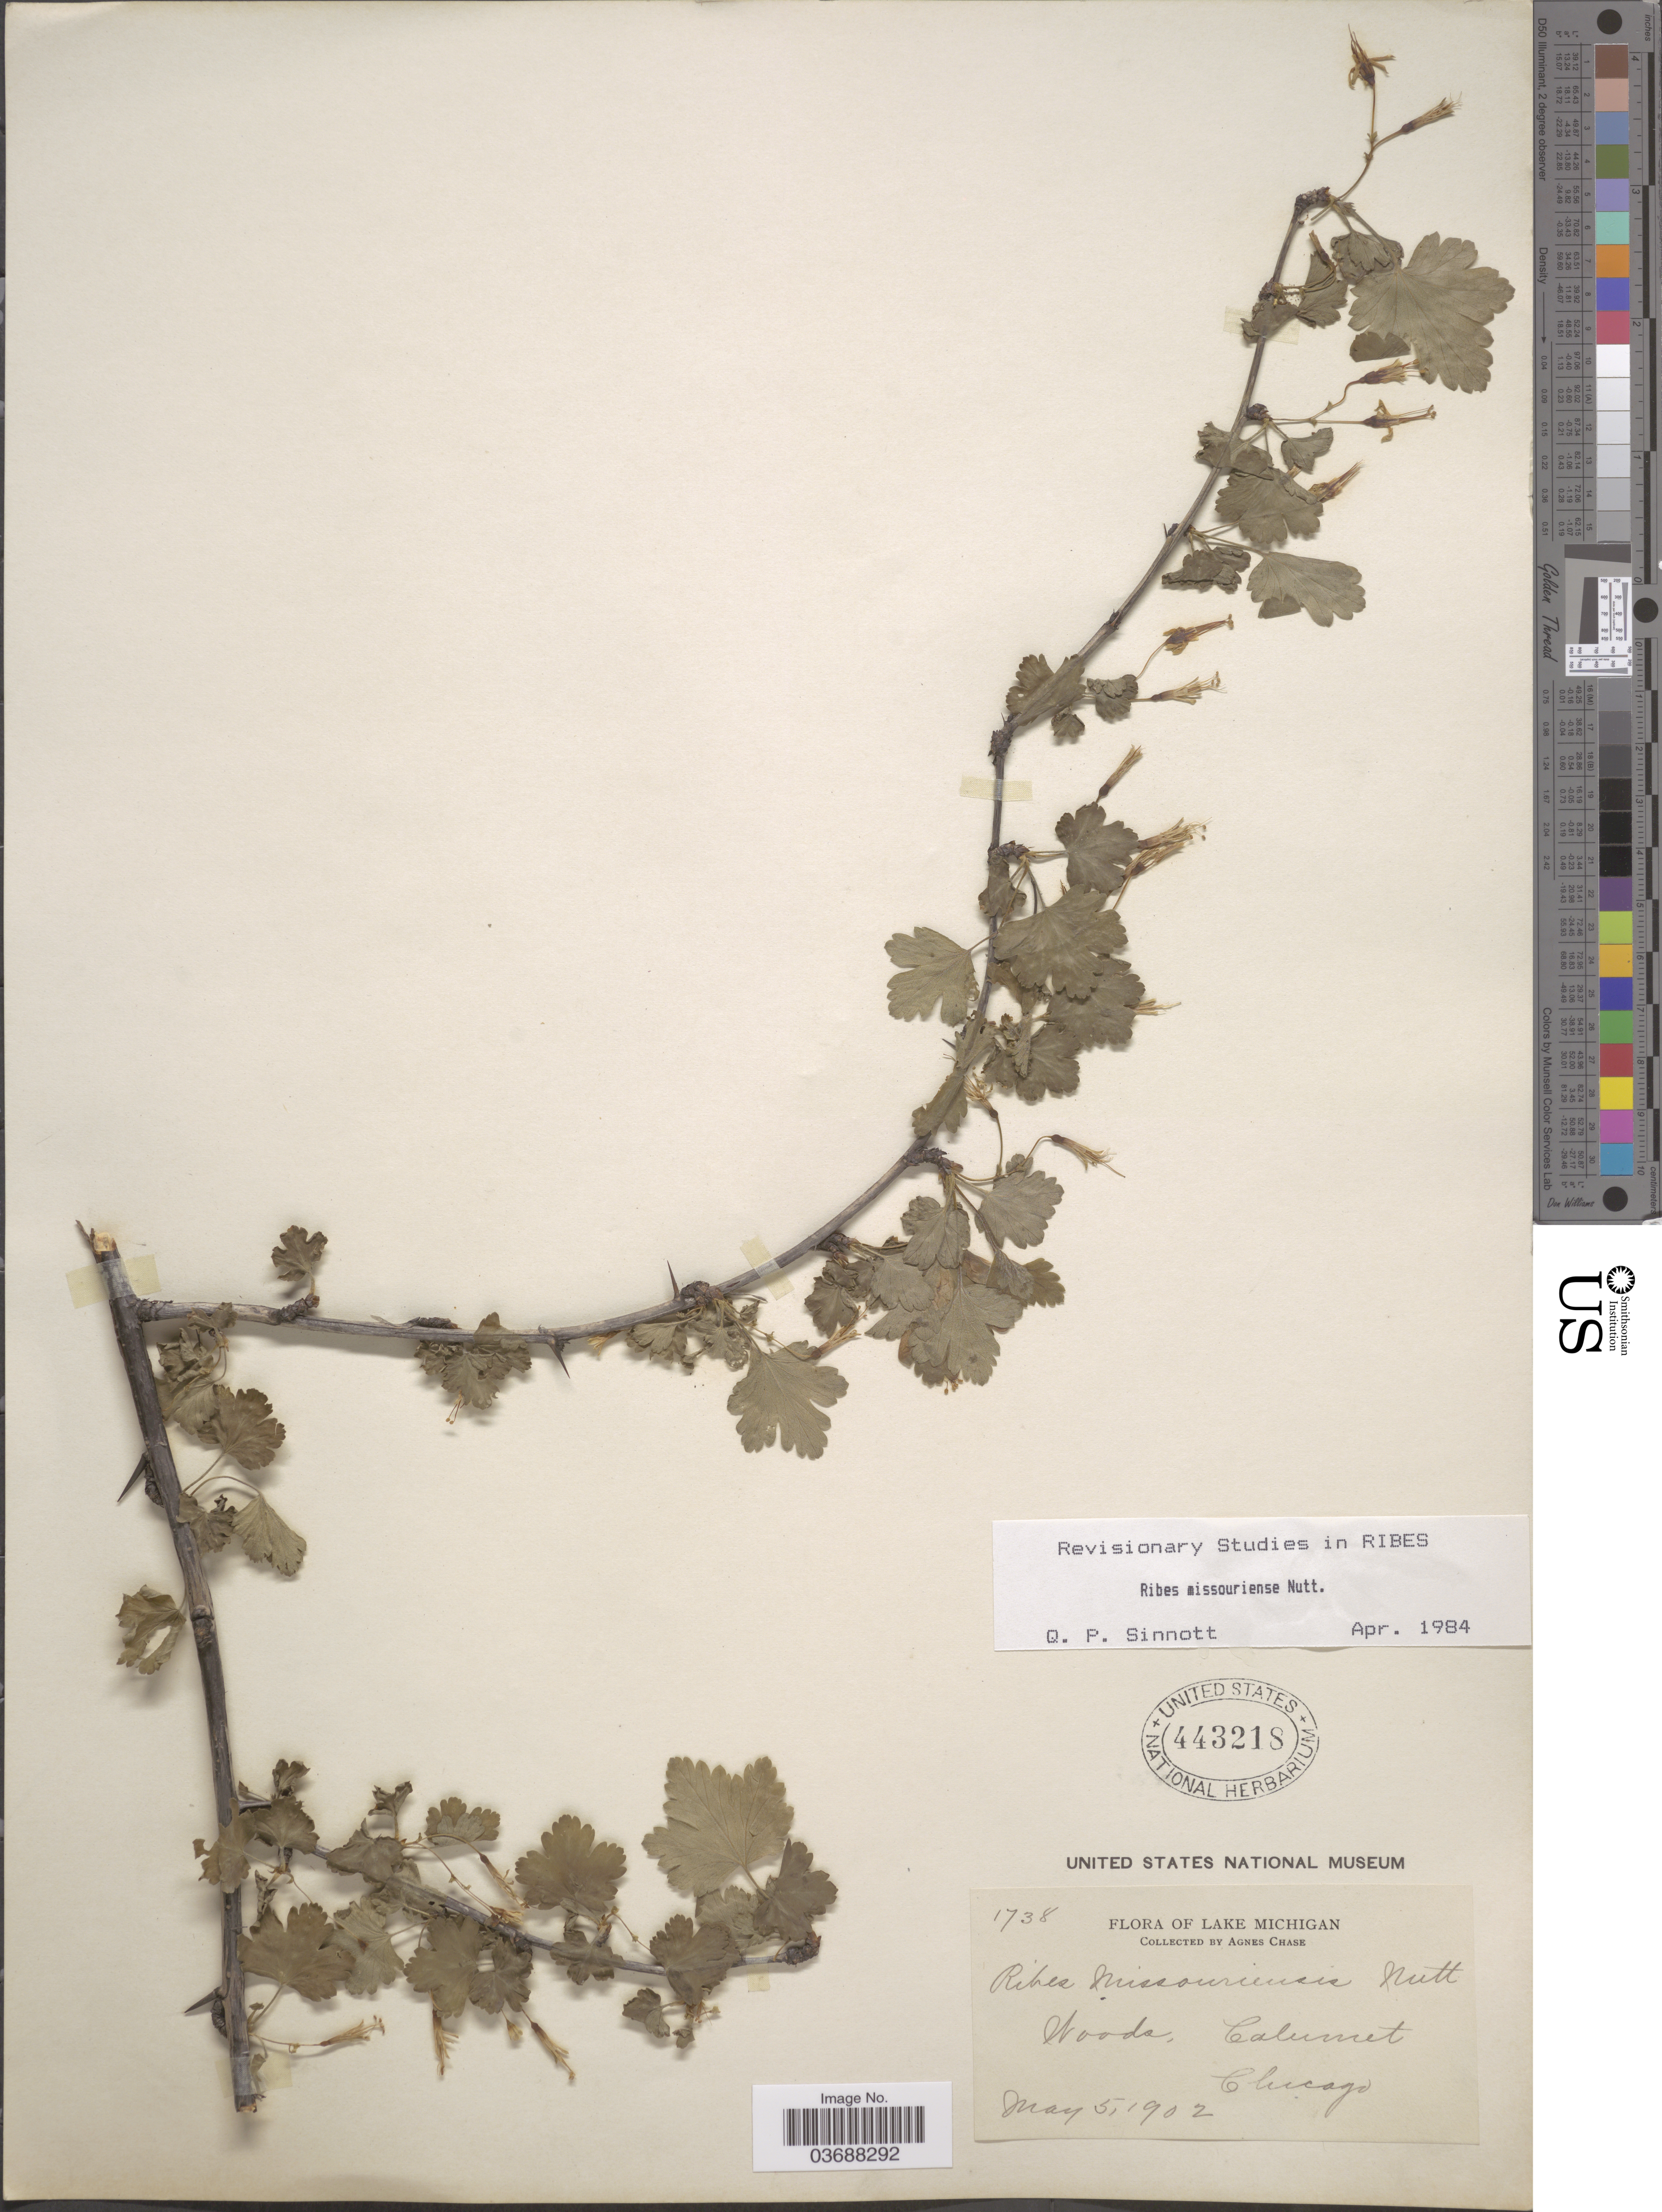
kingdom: Plantae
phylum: Tracheophyta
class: Magnoliopsida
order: Saxifragales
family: Grossulariaceae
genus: Ribes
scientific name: Ribes missouriense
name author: Nutt.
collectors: A. Chase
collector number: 1738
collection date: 1902-05-05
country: United States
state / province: Michigan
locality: Lake Michigan. Woods, Calumet, Chicago.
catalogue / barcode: US 443218